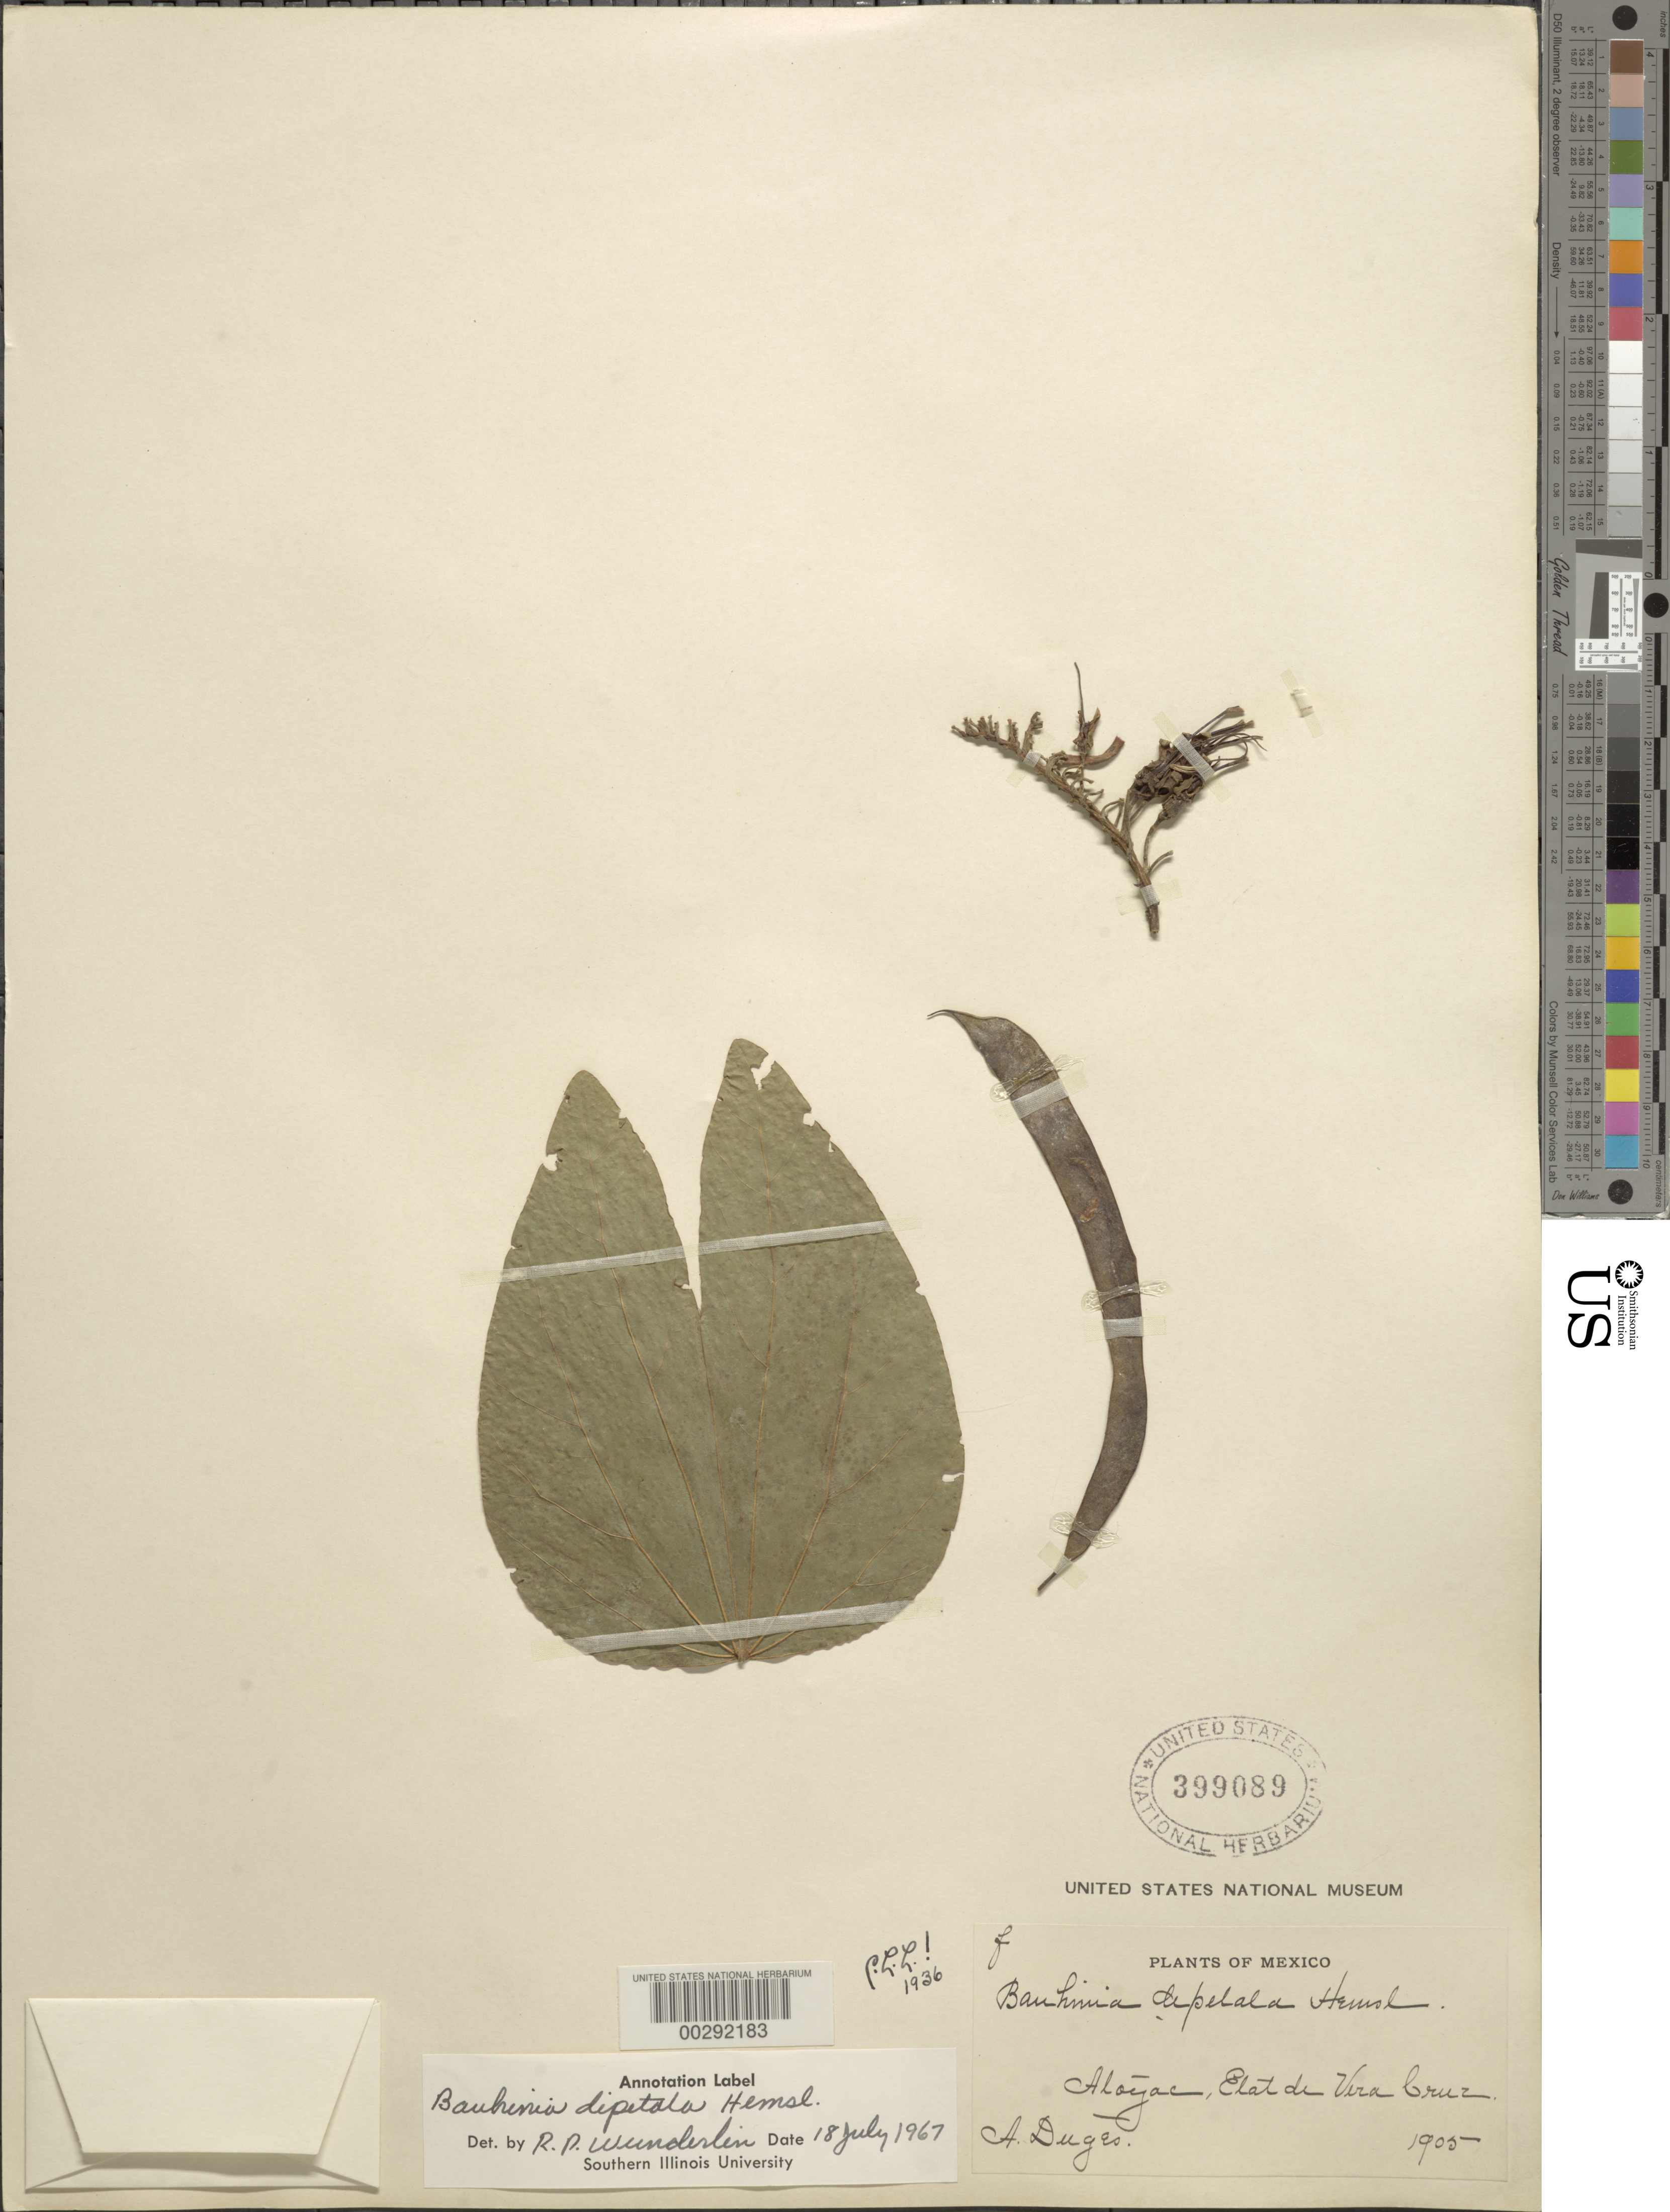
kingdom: Plantae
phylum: Tracheophyta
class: Magnoliopsida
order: Fabales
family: Fabaceae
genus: Bauhinia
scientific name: Bauhinia dipetala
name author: Hemsl.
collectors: A. Duges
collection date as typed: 1905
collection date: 1905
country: Mexico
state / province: Veracruz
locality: Aloyac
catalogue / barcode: US 399089